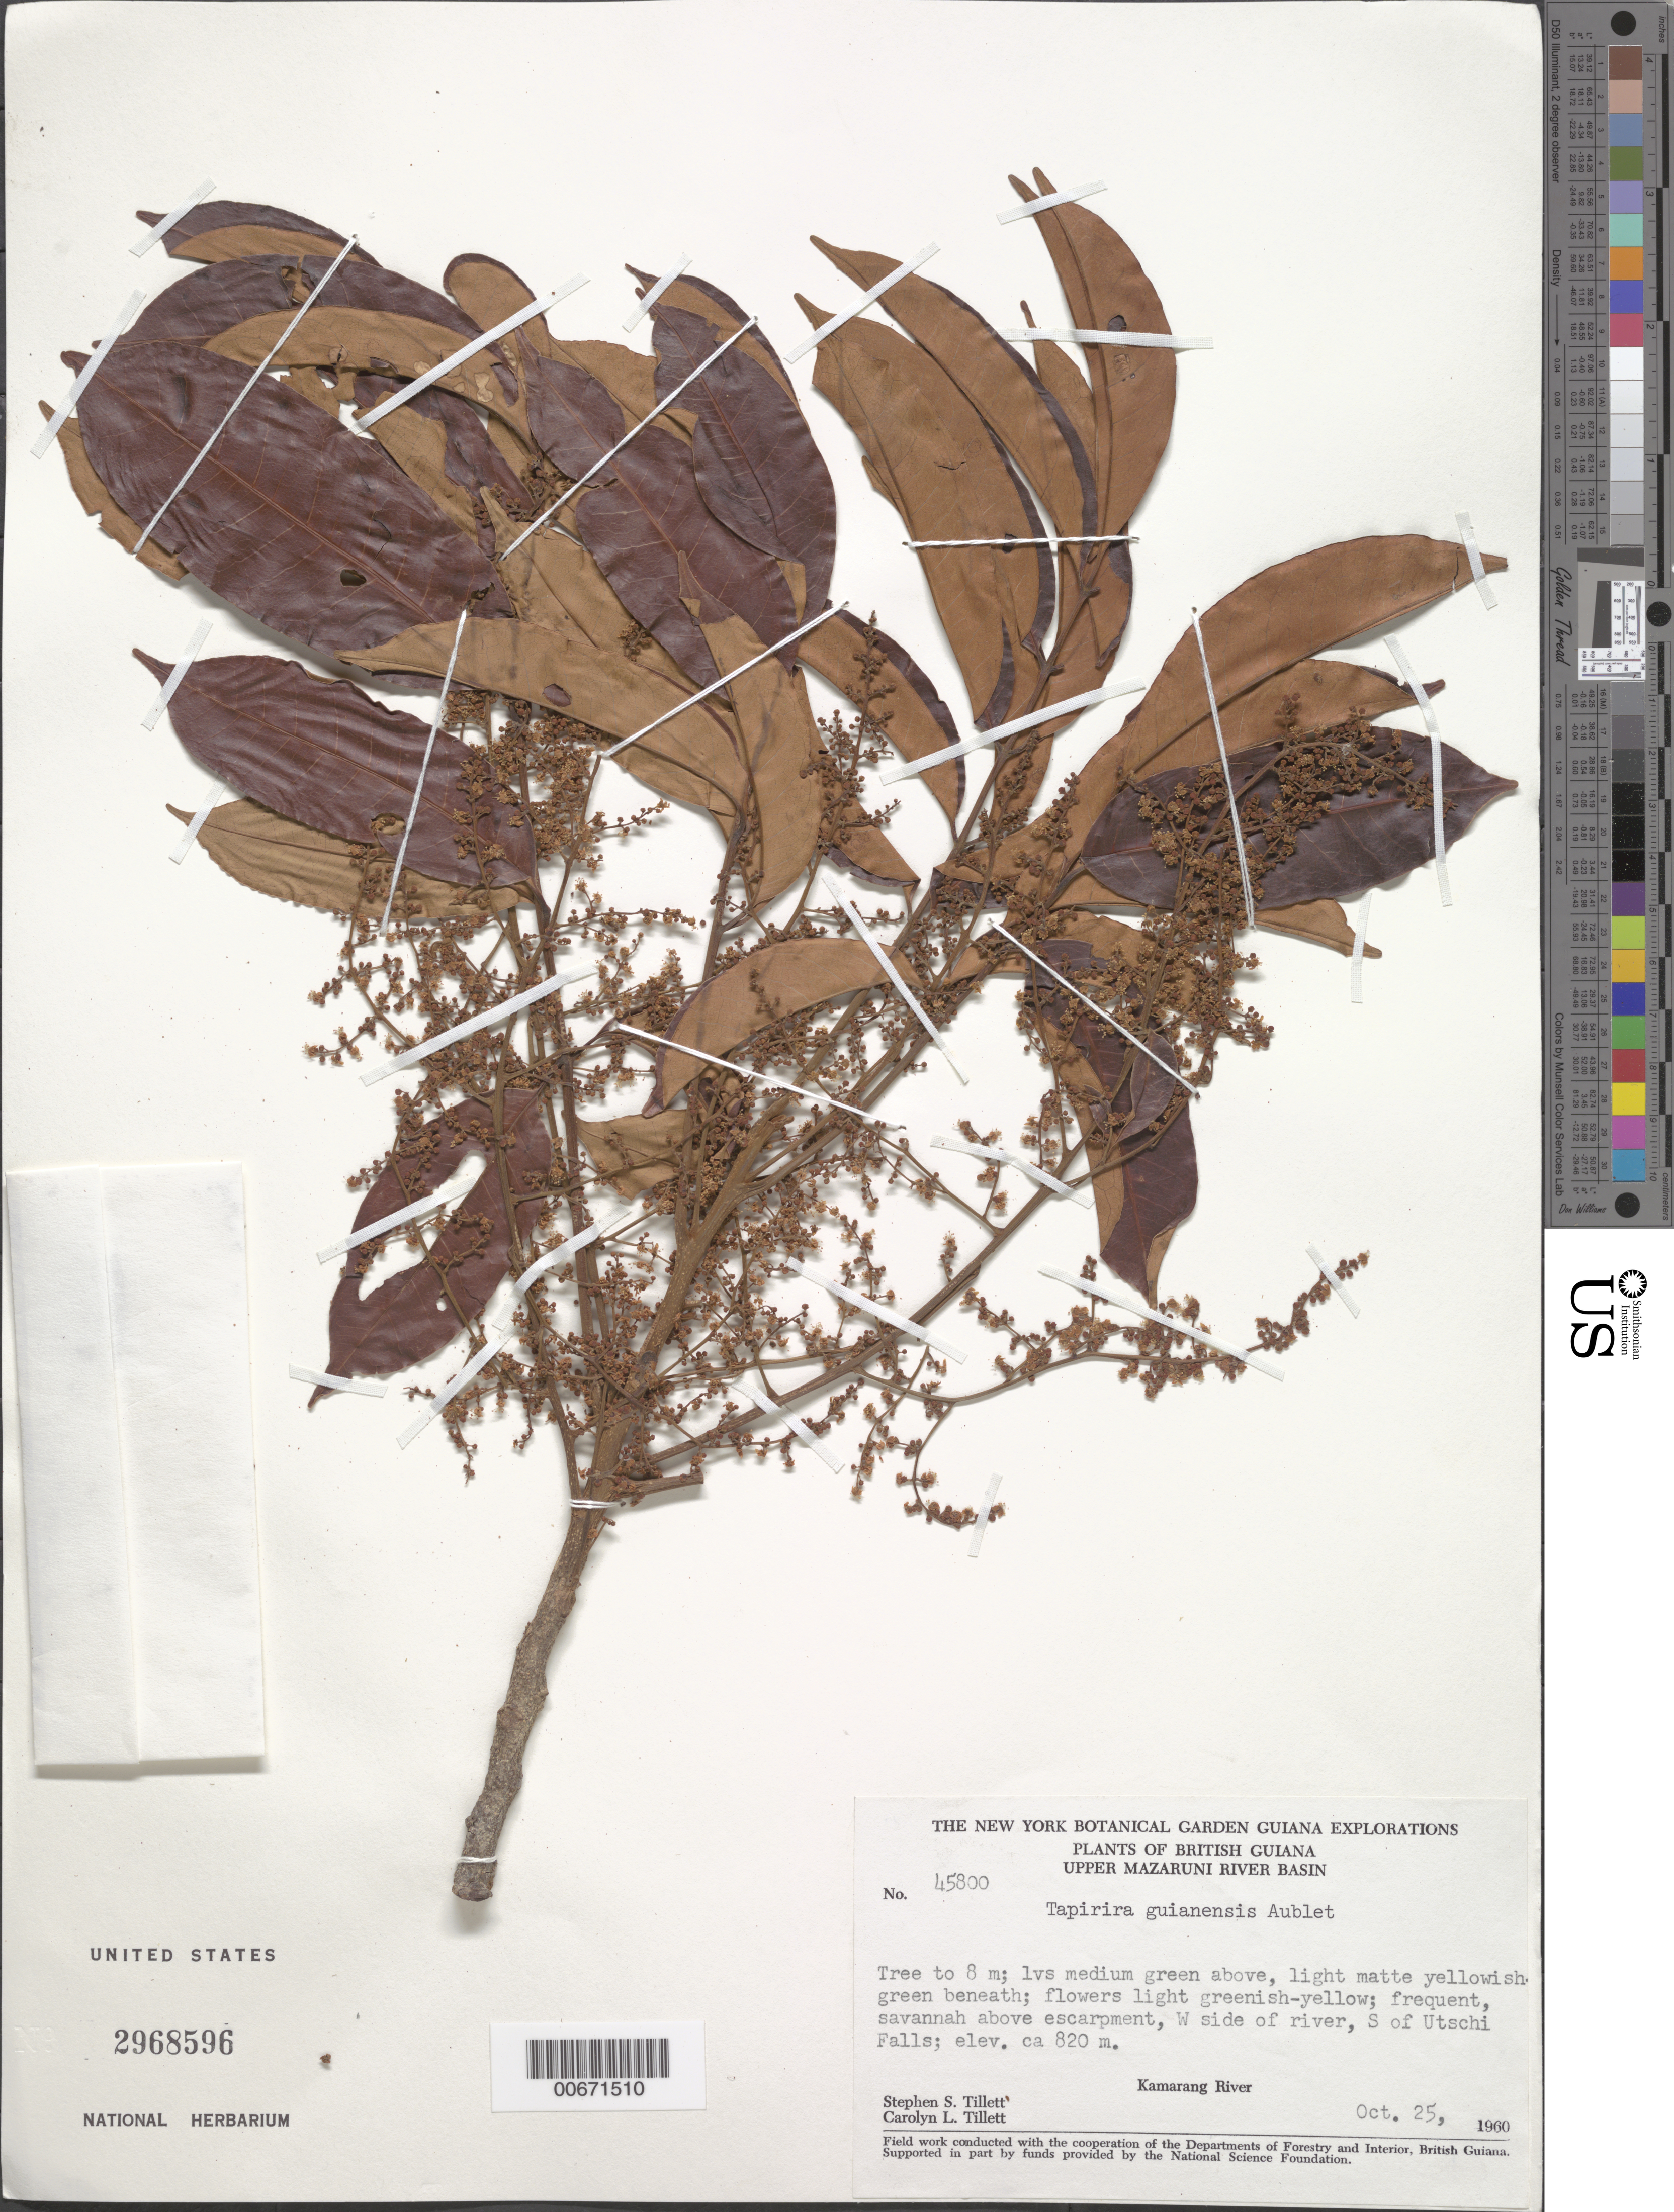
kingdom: Plantae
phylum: Tracheophyta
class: Magnoliopsida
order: Sapindales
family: Anacardiaceae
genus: Tapirira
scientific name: Tapirira guianensis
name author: Aubl.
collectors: S. S. Tillett, C. L. Tillett & R. Boyan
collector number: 45800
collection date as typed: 25-Oct-60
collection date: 1960-10-25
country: Guyana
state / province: Cuyuni-Mazaruni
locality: Kamarang R., Upper Mazaruni River Basin, W side of river, S of Utschi Falls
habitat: Savanna above escarpment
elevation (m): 820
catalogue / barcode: US 2968596